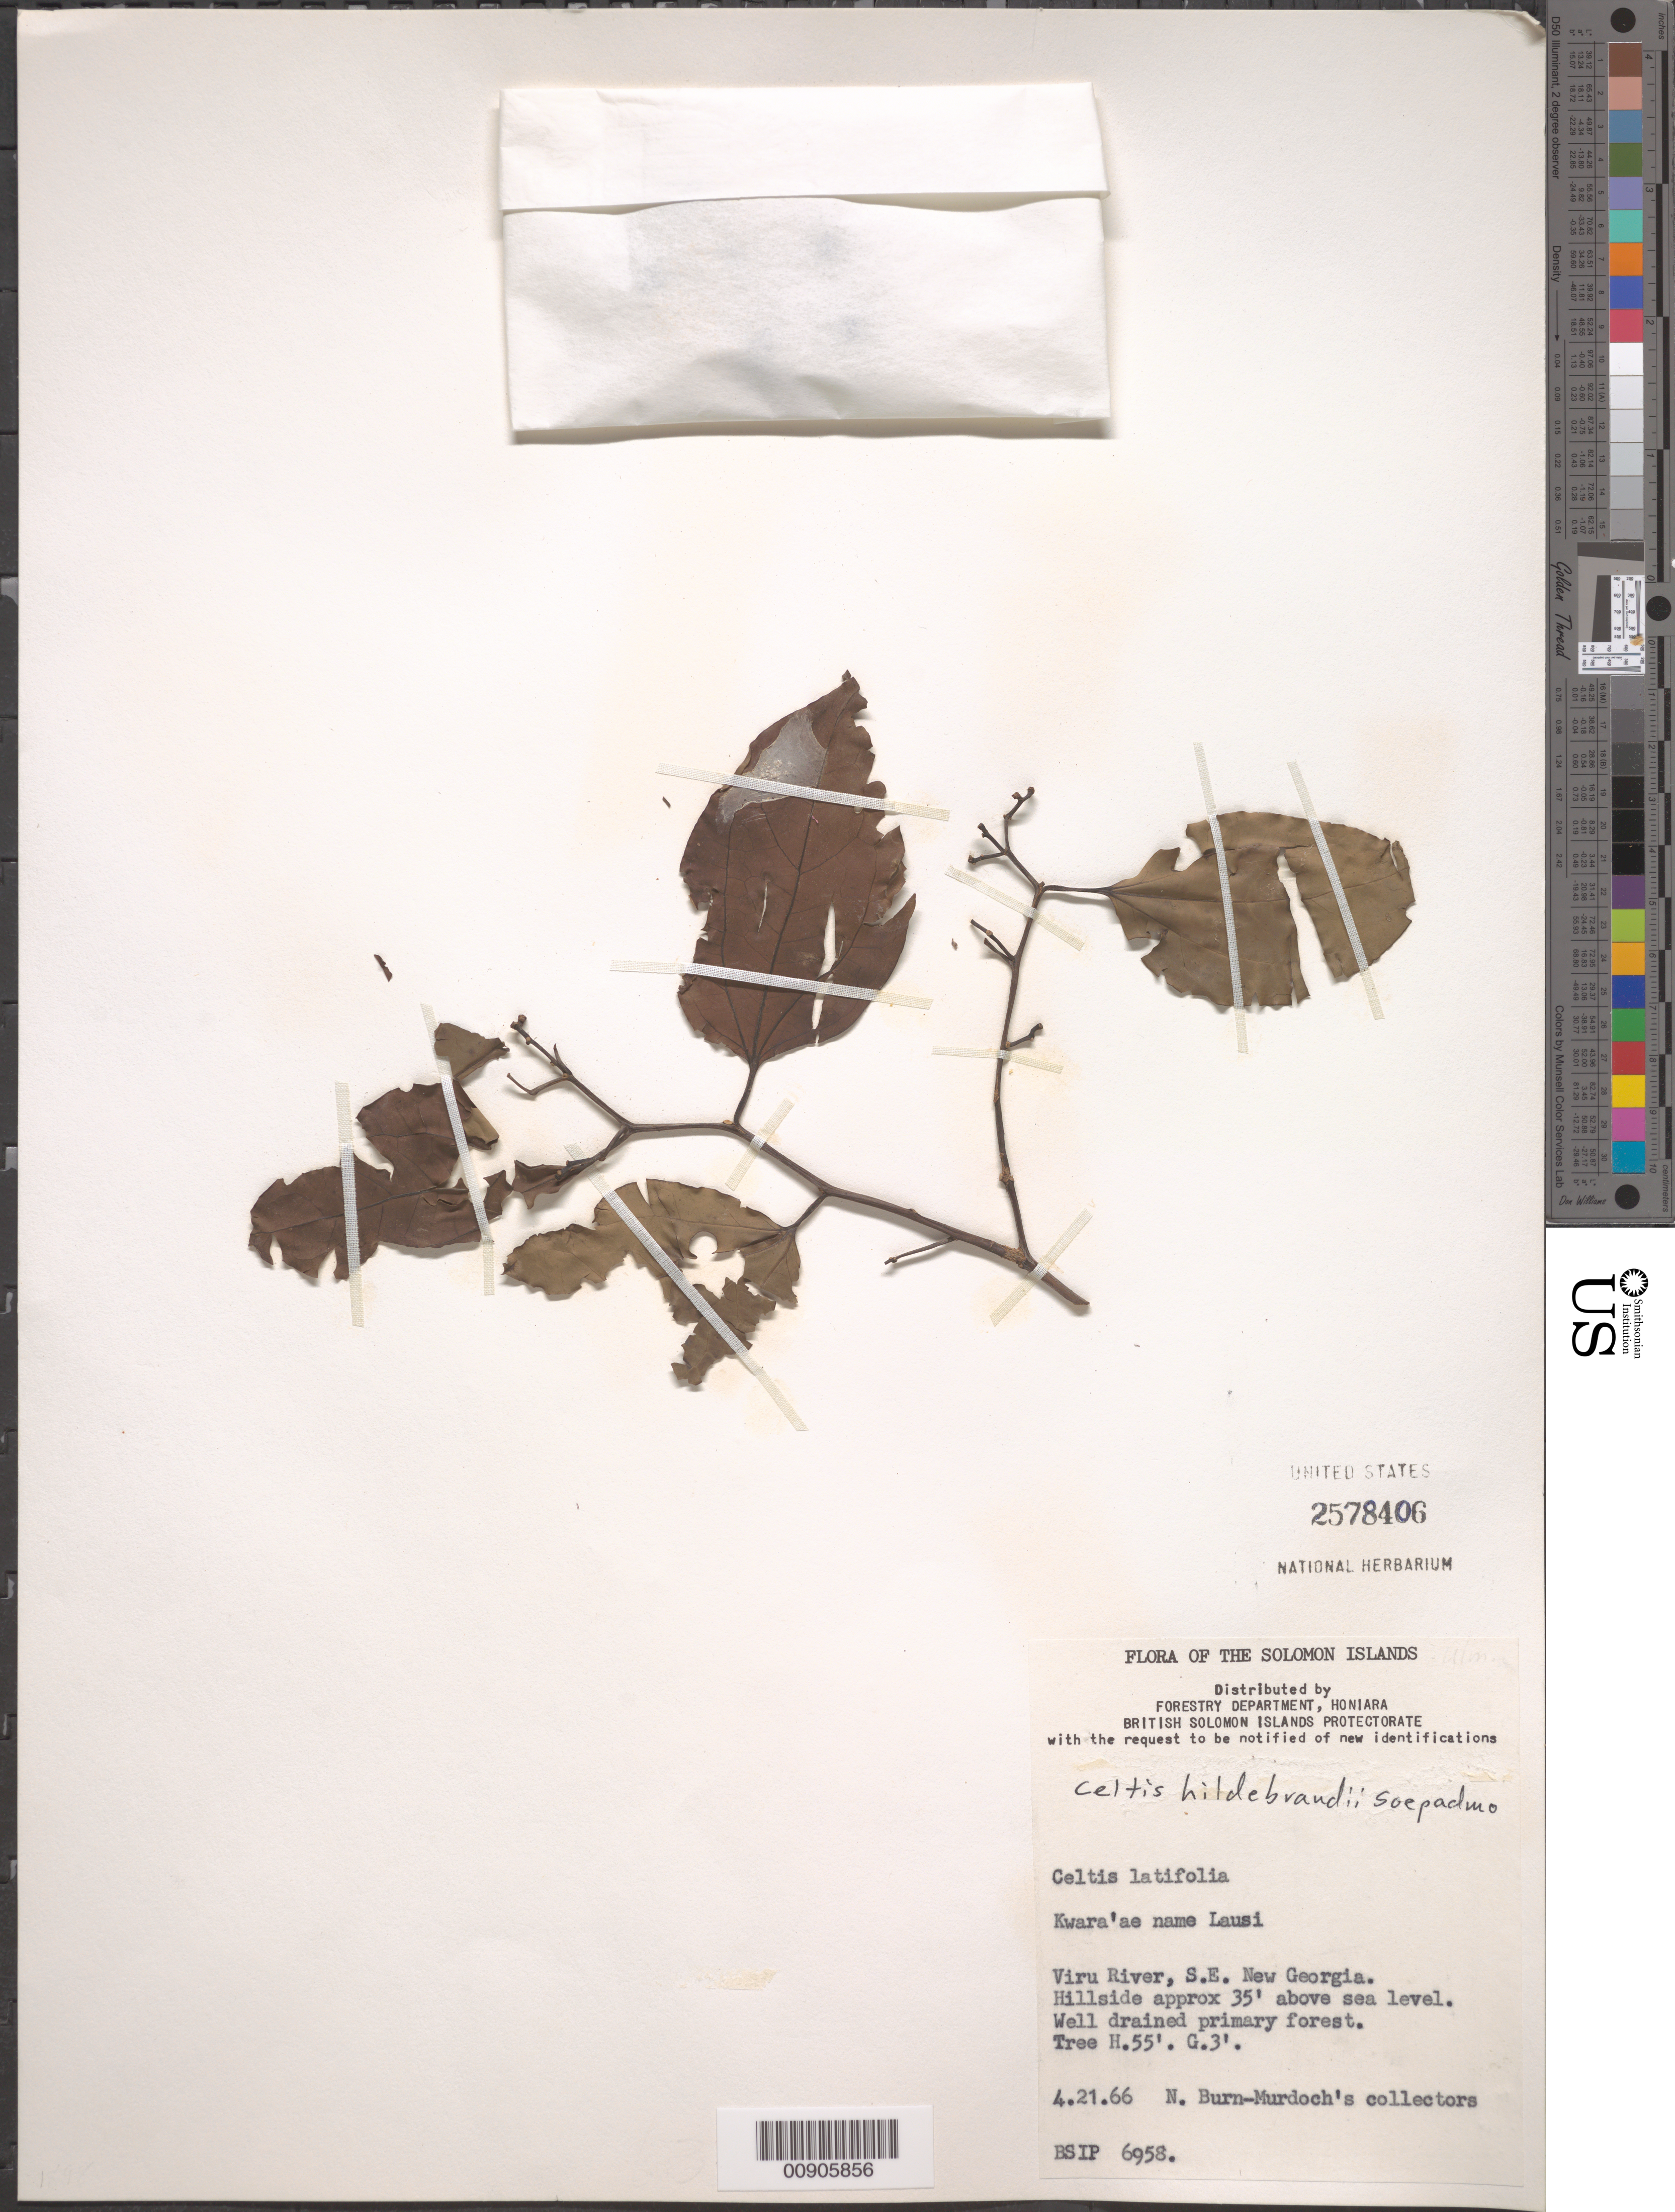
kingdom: Plantae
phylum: Tracheophyta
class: Magnoliopsida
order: Rosales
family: Cannabaceae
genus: Celtis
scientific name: Celtis hildebrandii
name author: Soepadmo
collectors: N. Burn-Murdoch's collectors & et al.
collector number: BSIP 6958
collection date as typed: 21 Apr 1966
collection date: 1966-04-21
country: Solomon Islands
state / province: Western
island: New Georgia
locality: Viru River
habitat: well drained primary forest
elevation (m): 11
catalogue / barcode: US 2578460